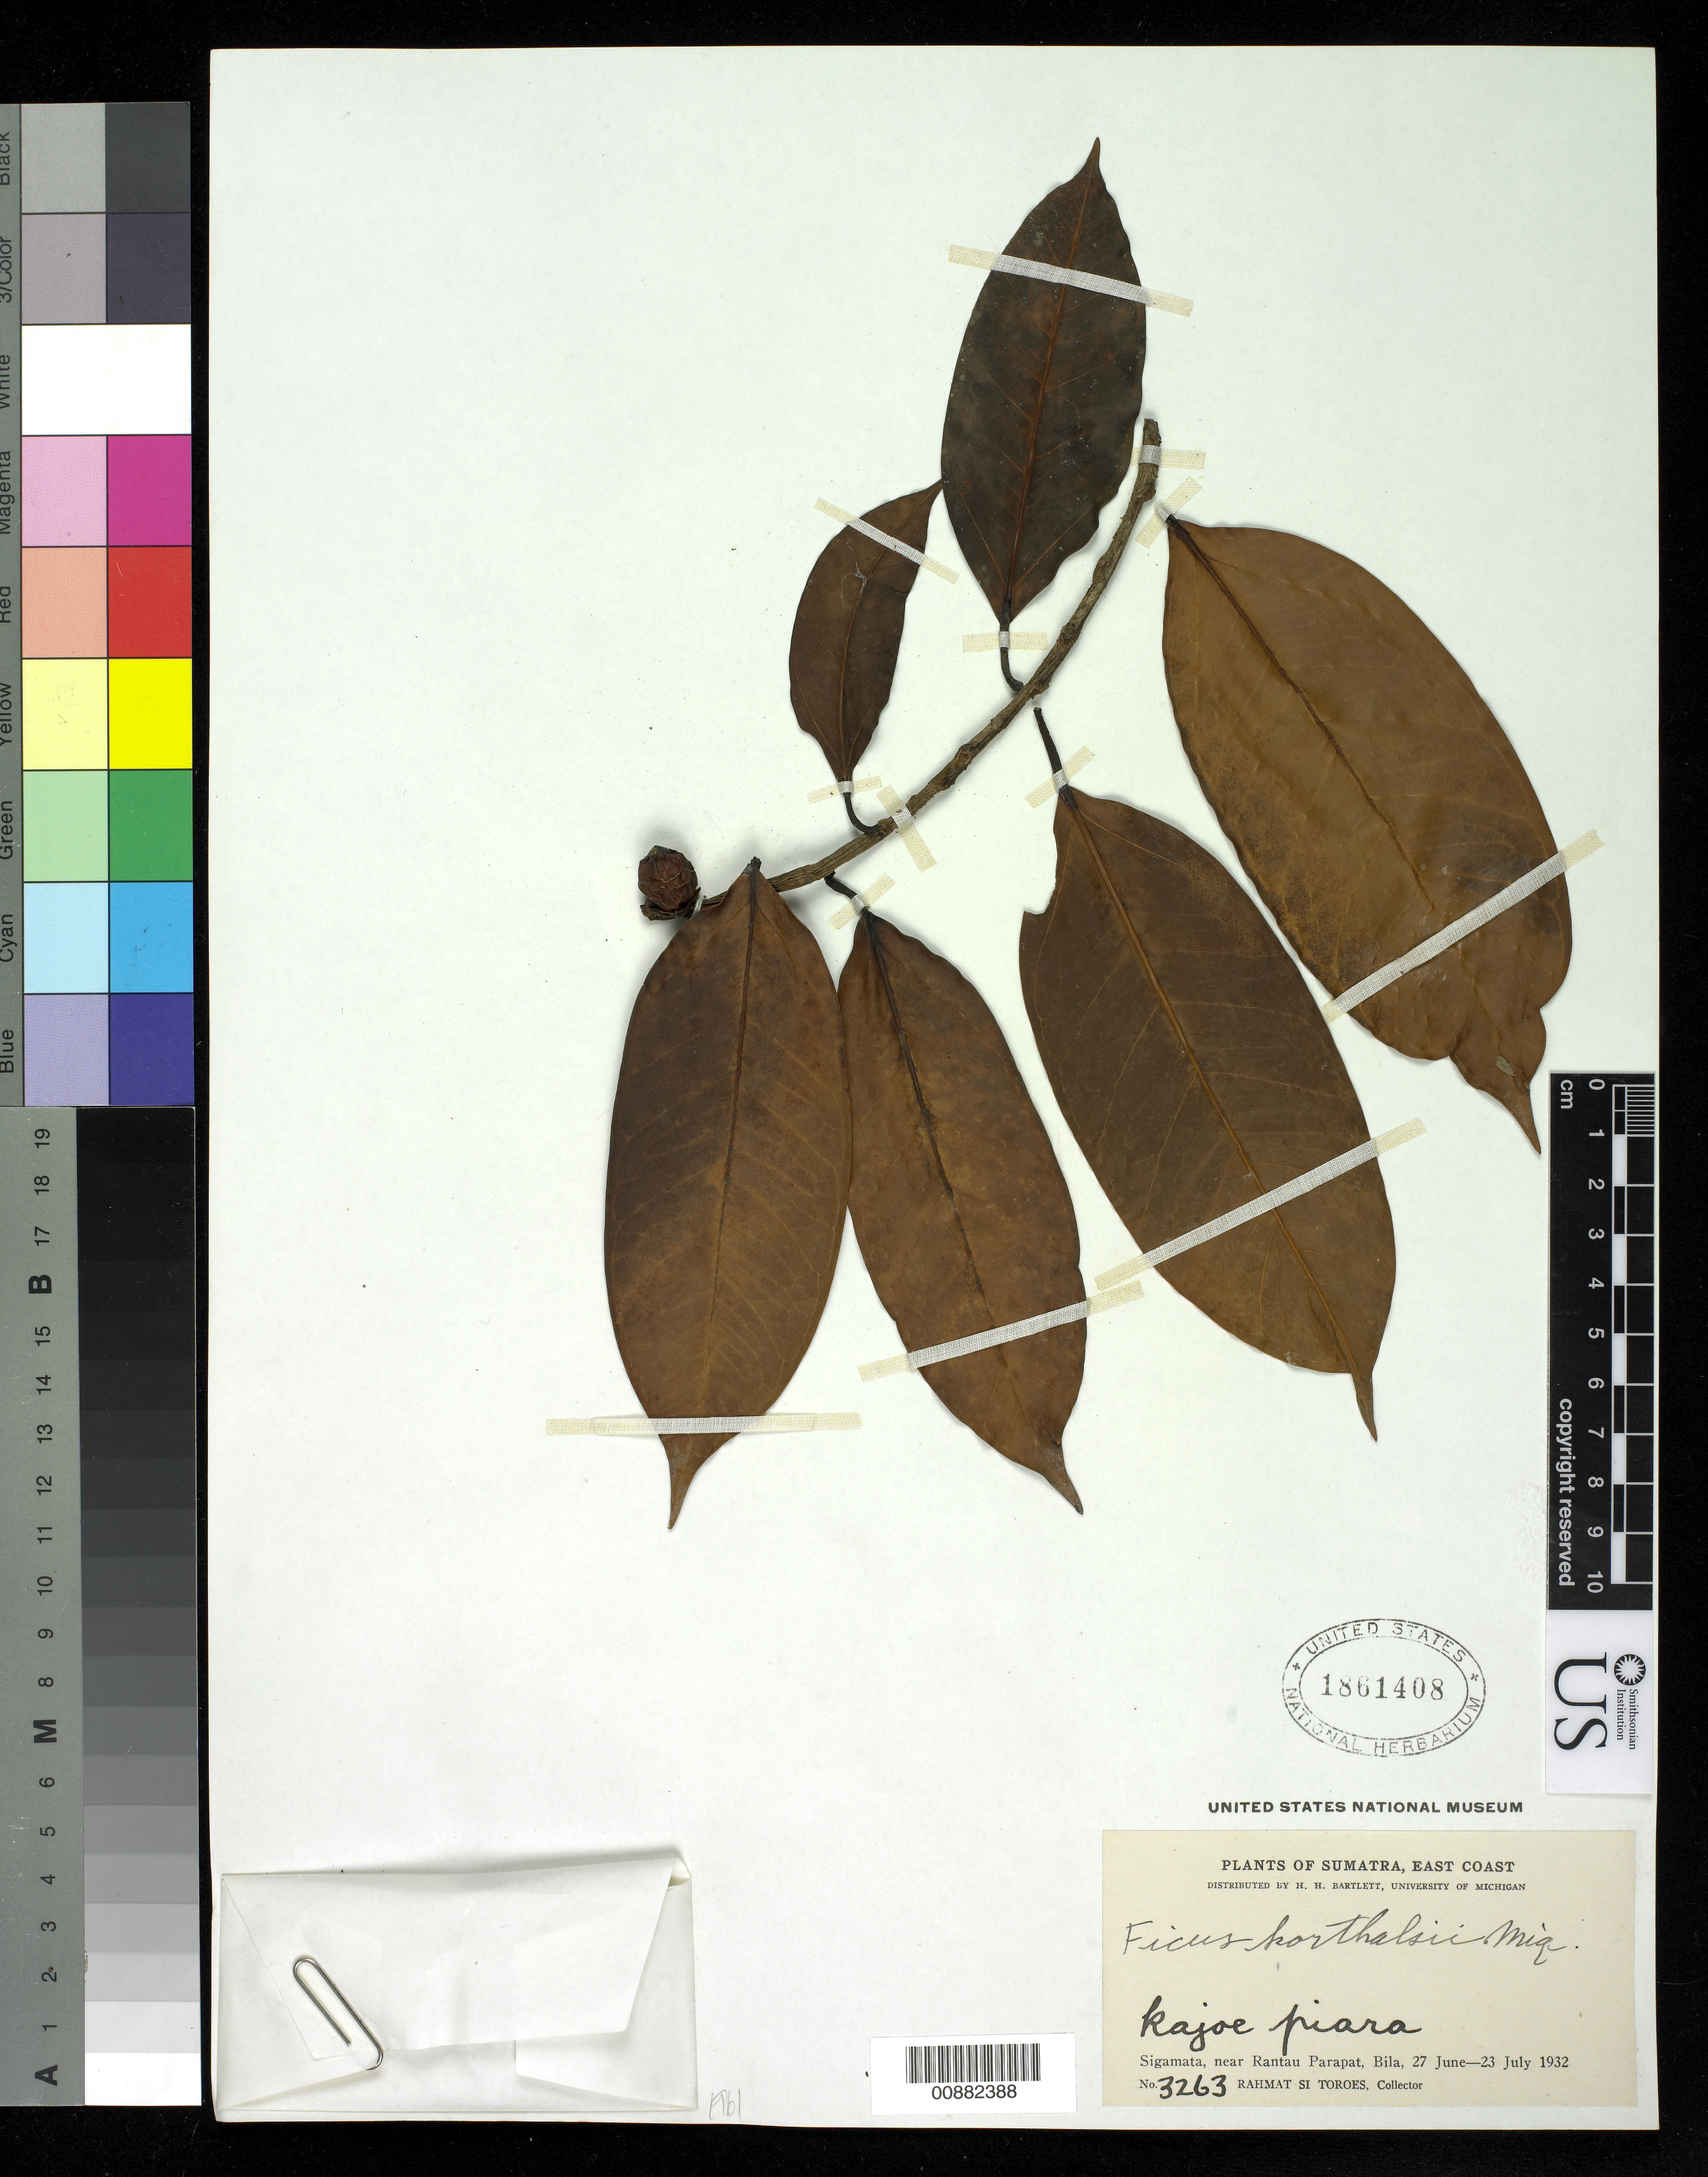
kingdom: Plantae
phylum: Tracheophyta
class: Magnoliopsida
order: Rosales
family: Moraceae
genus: Ficus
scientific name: Ficus korthalsii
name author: Miq.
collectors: Rahmat Si Boeea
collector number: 3263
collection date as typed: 27 Jun 1932 to 23 Jul 1932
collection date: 1932-06-27/1932-07-23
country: Indonesia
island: Sumatra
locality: Sigmata near Rantau Parapat, Bila.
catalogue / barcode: US 1861408